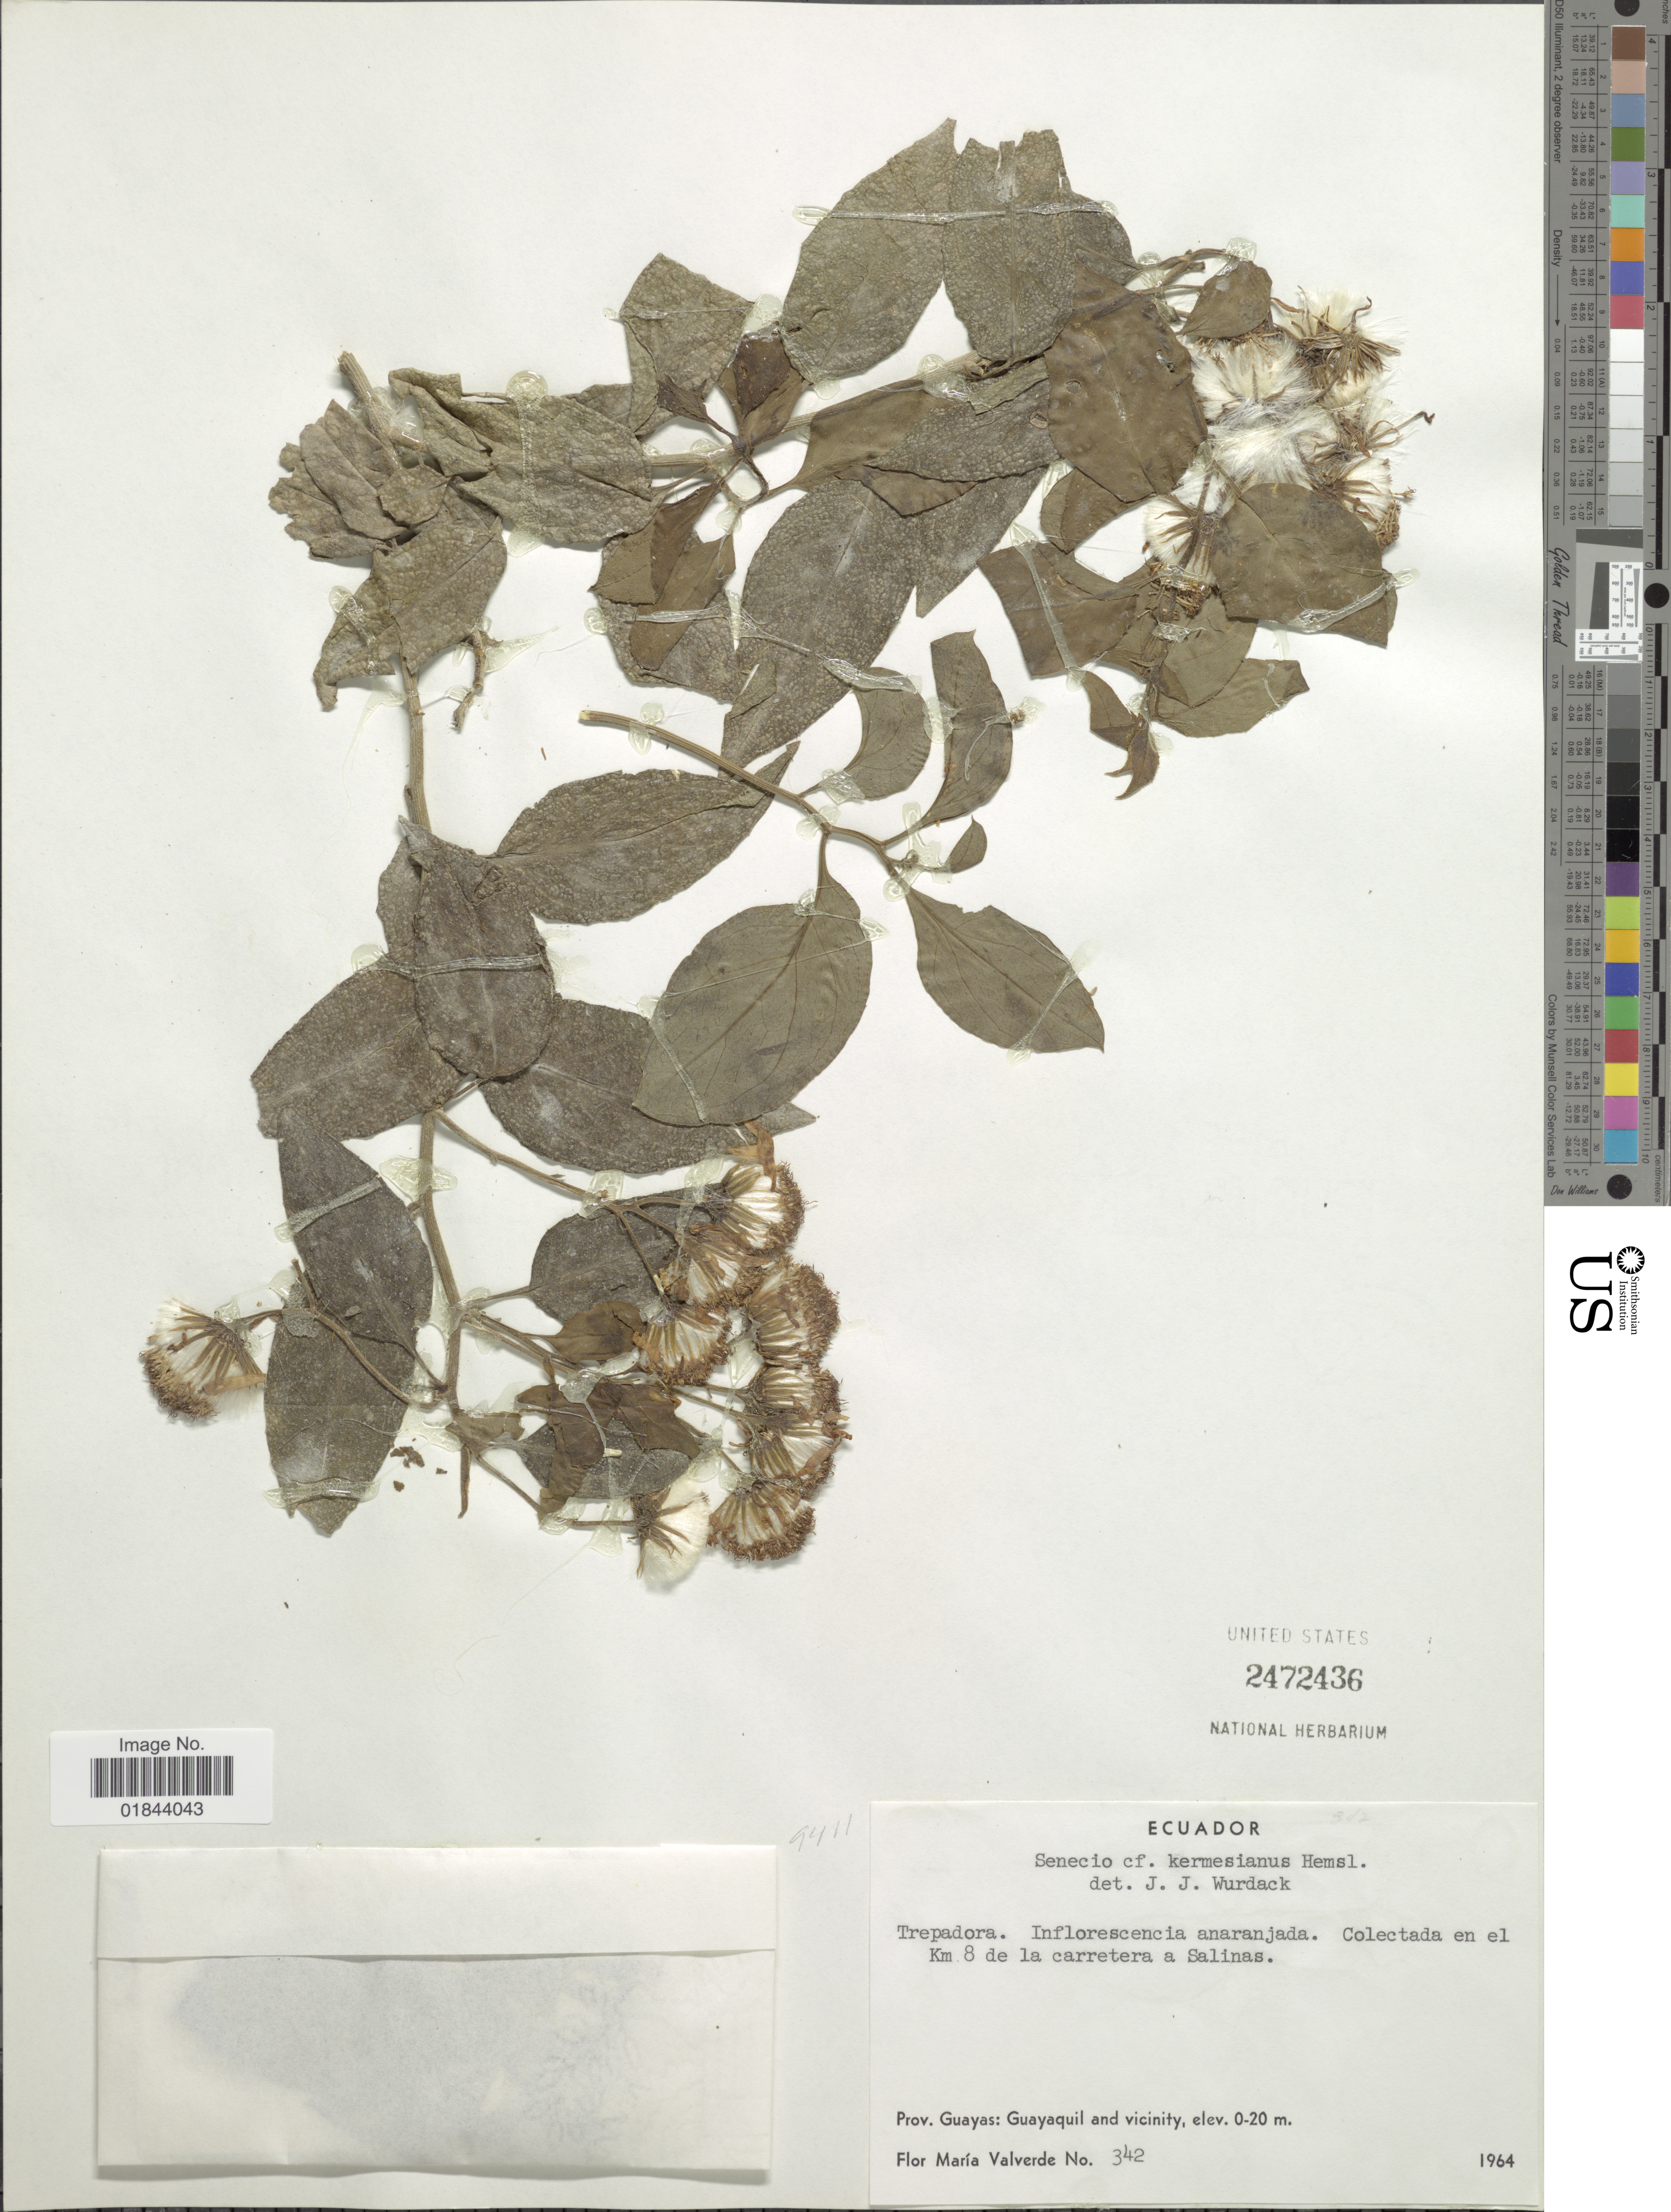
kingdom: Plantae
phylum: Tracheophyta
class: Magnoliopsida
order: Asterales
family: Asteraceae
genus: Pseudogynoxys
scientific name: Pseudogynoxys scabra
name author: (Benth.) Cuatrec.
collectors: F. M. Valverde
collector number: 342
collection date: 1964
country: Ecuador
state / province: Guayas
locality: Guayaquil and vicinity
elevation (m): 0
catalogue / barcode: US 2472436